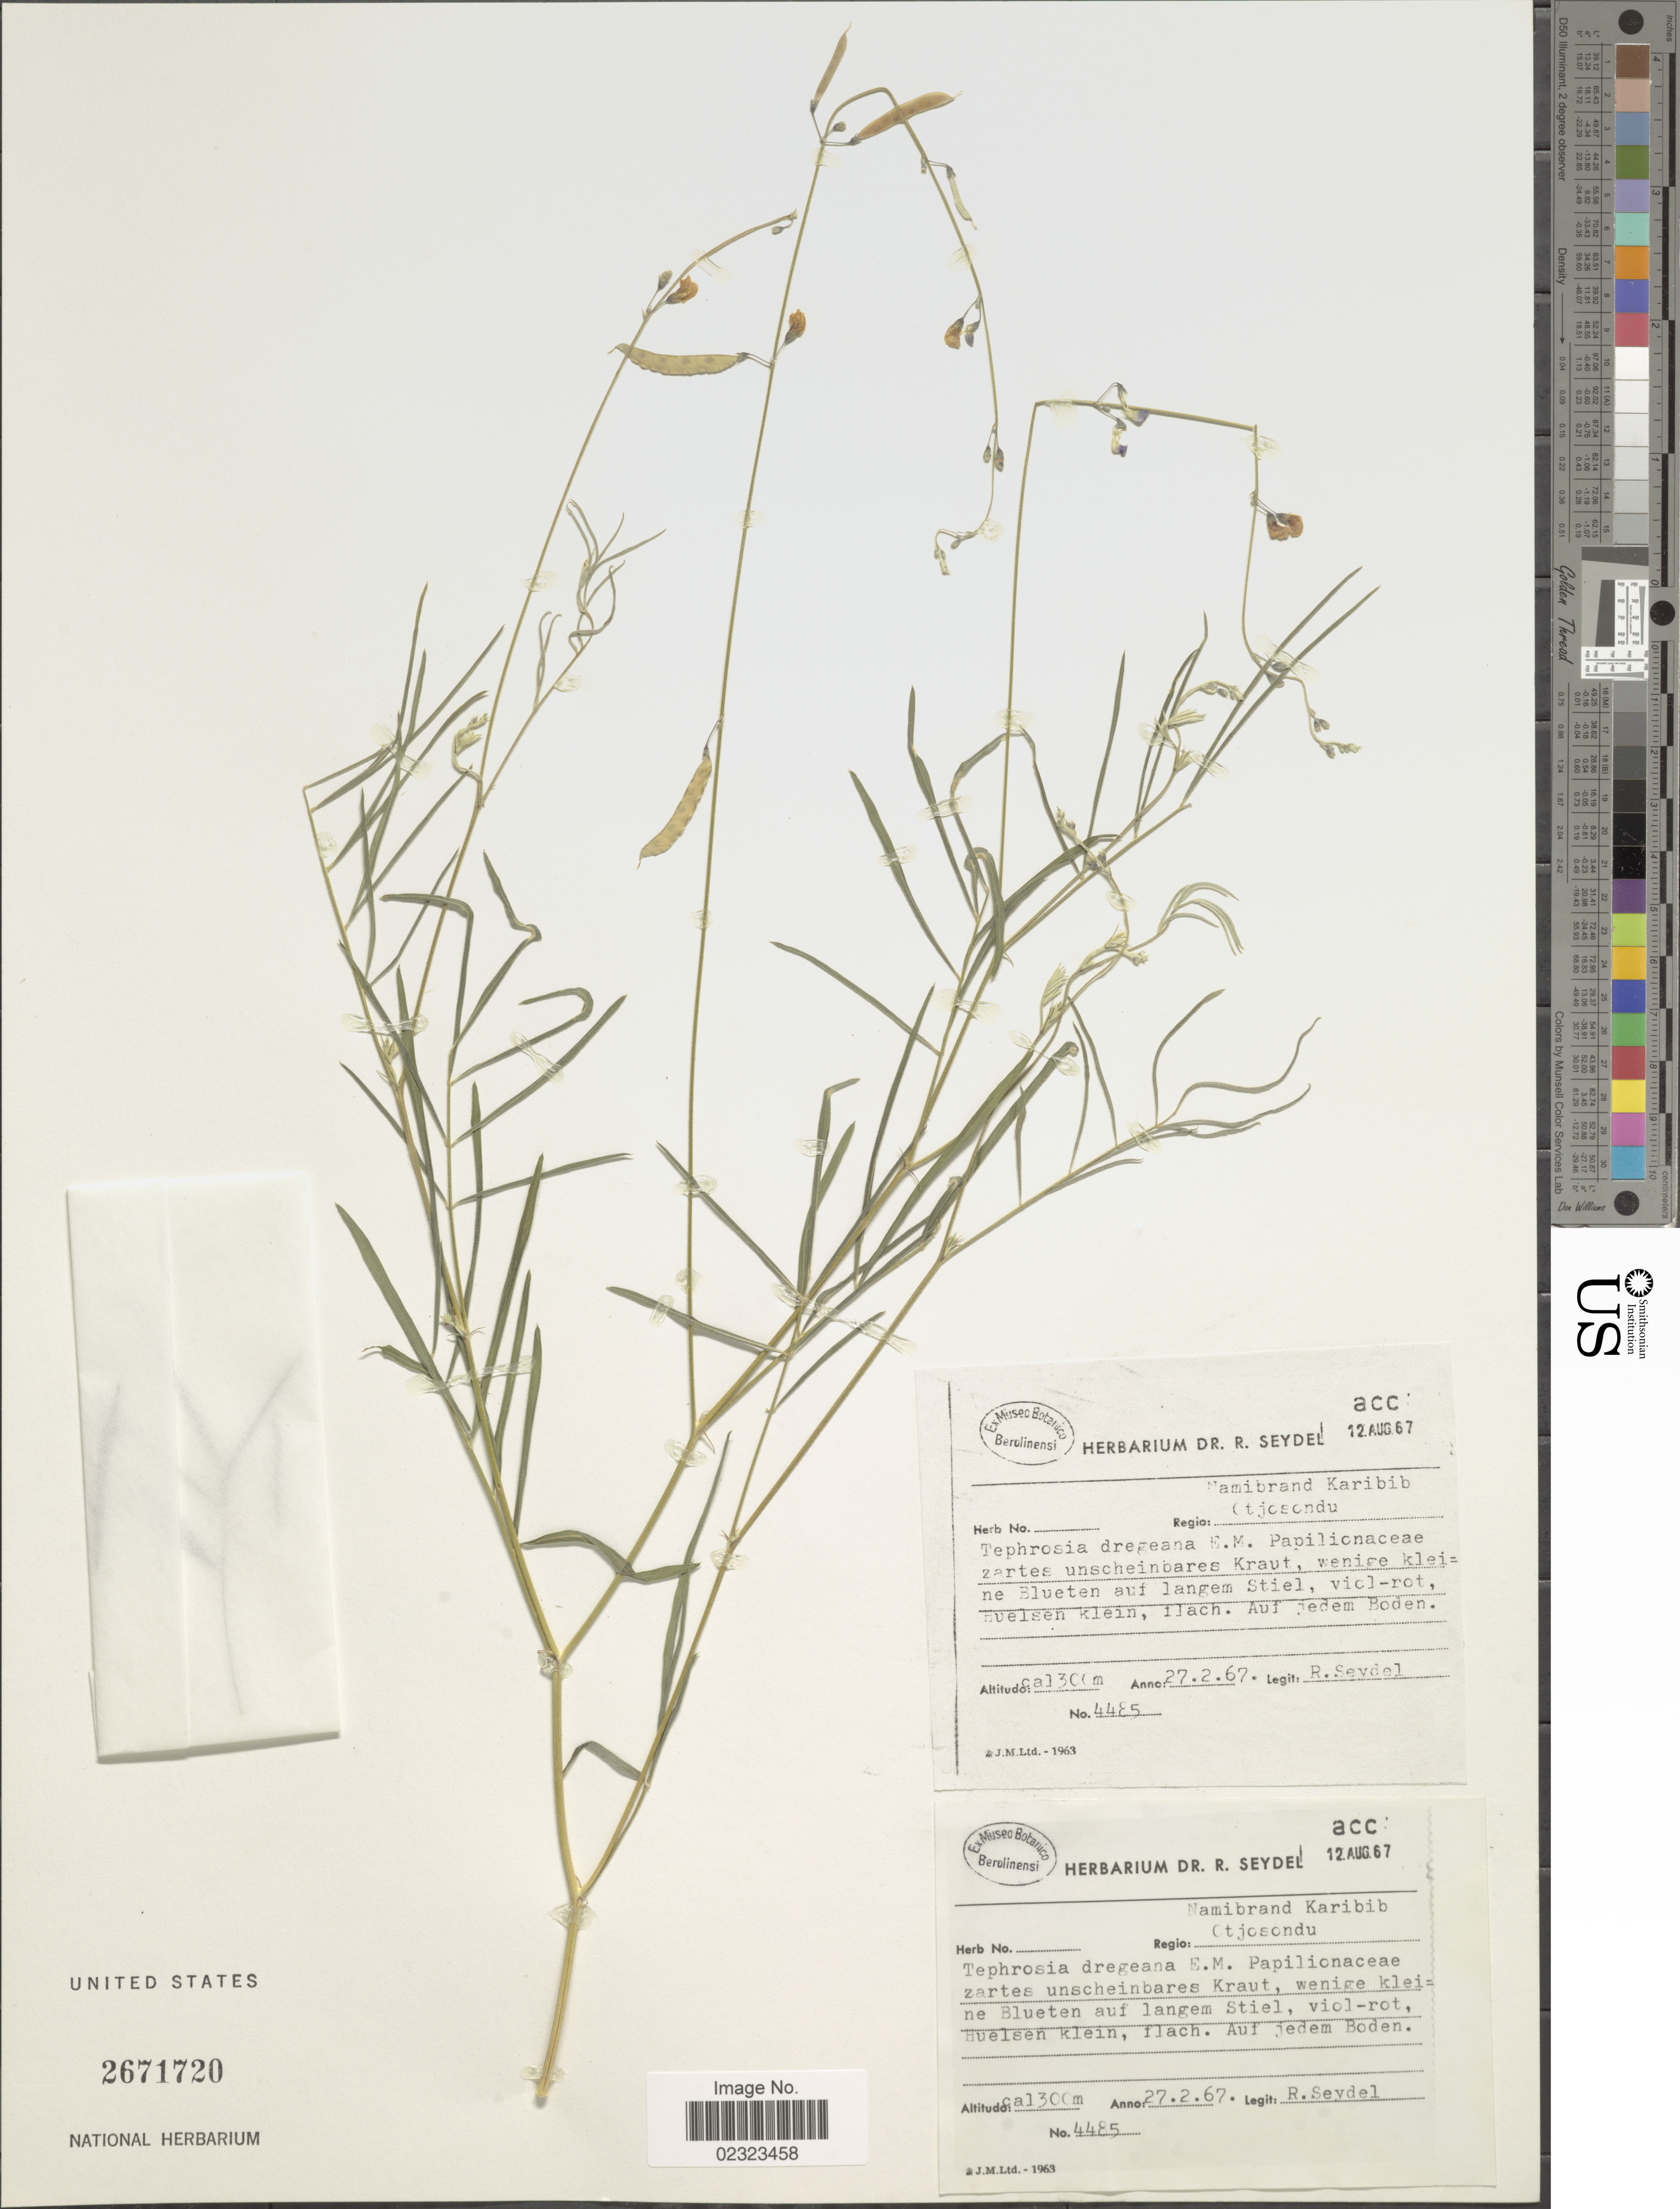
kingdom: Plantae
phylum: Tracheophyta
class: Magnoliopsida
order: Fabales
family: Fabaceae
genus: Tephrosia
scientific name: Tephrosia dregeana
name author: E. Mey.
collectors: R. Seydel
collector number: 4485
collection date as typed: Transcribed d/m/y: 27/2/67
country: Namibia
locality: Regio Namibrand Karibib, Otjosundu.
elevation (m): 1300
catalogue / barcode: US 2671720